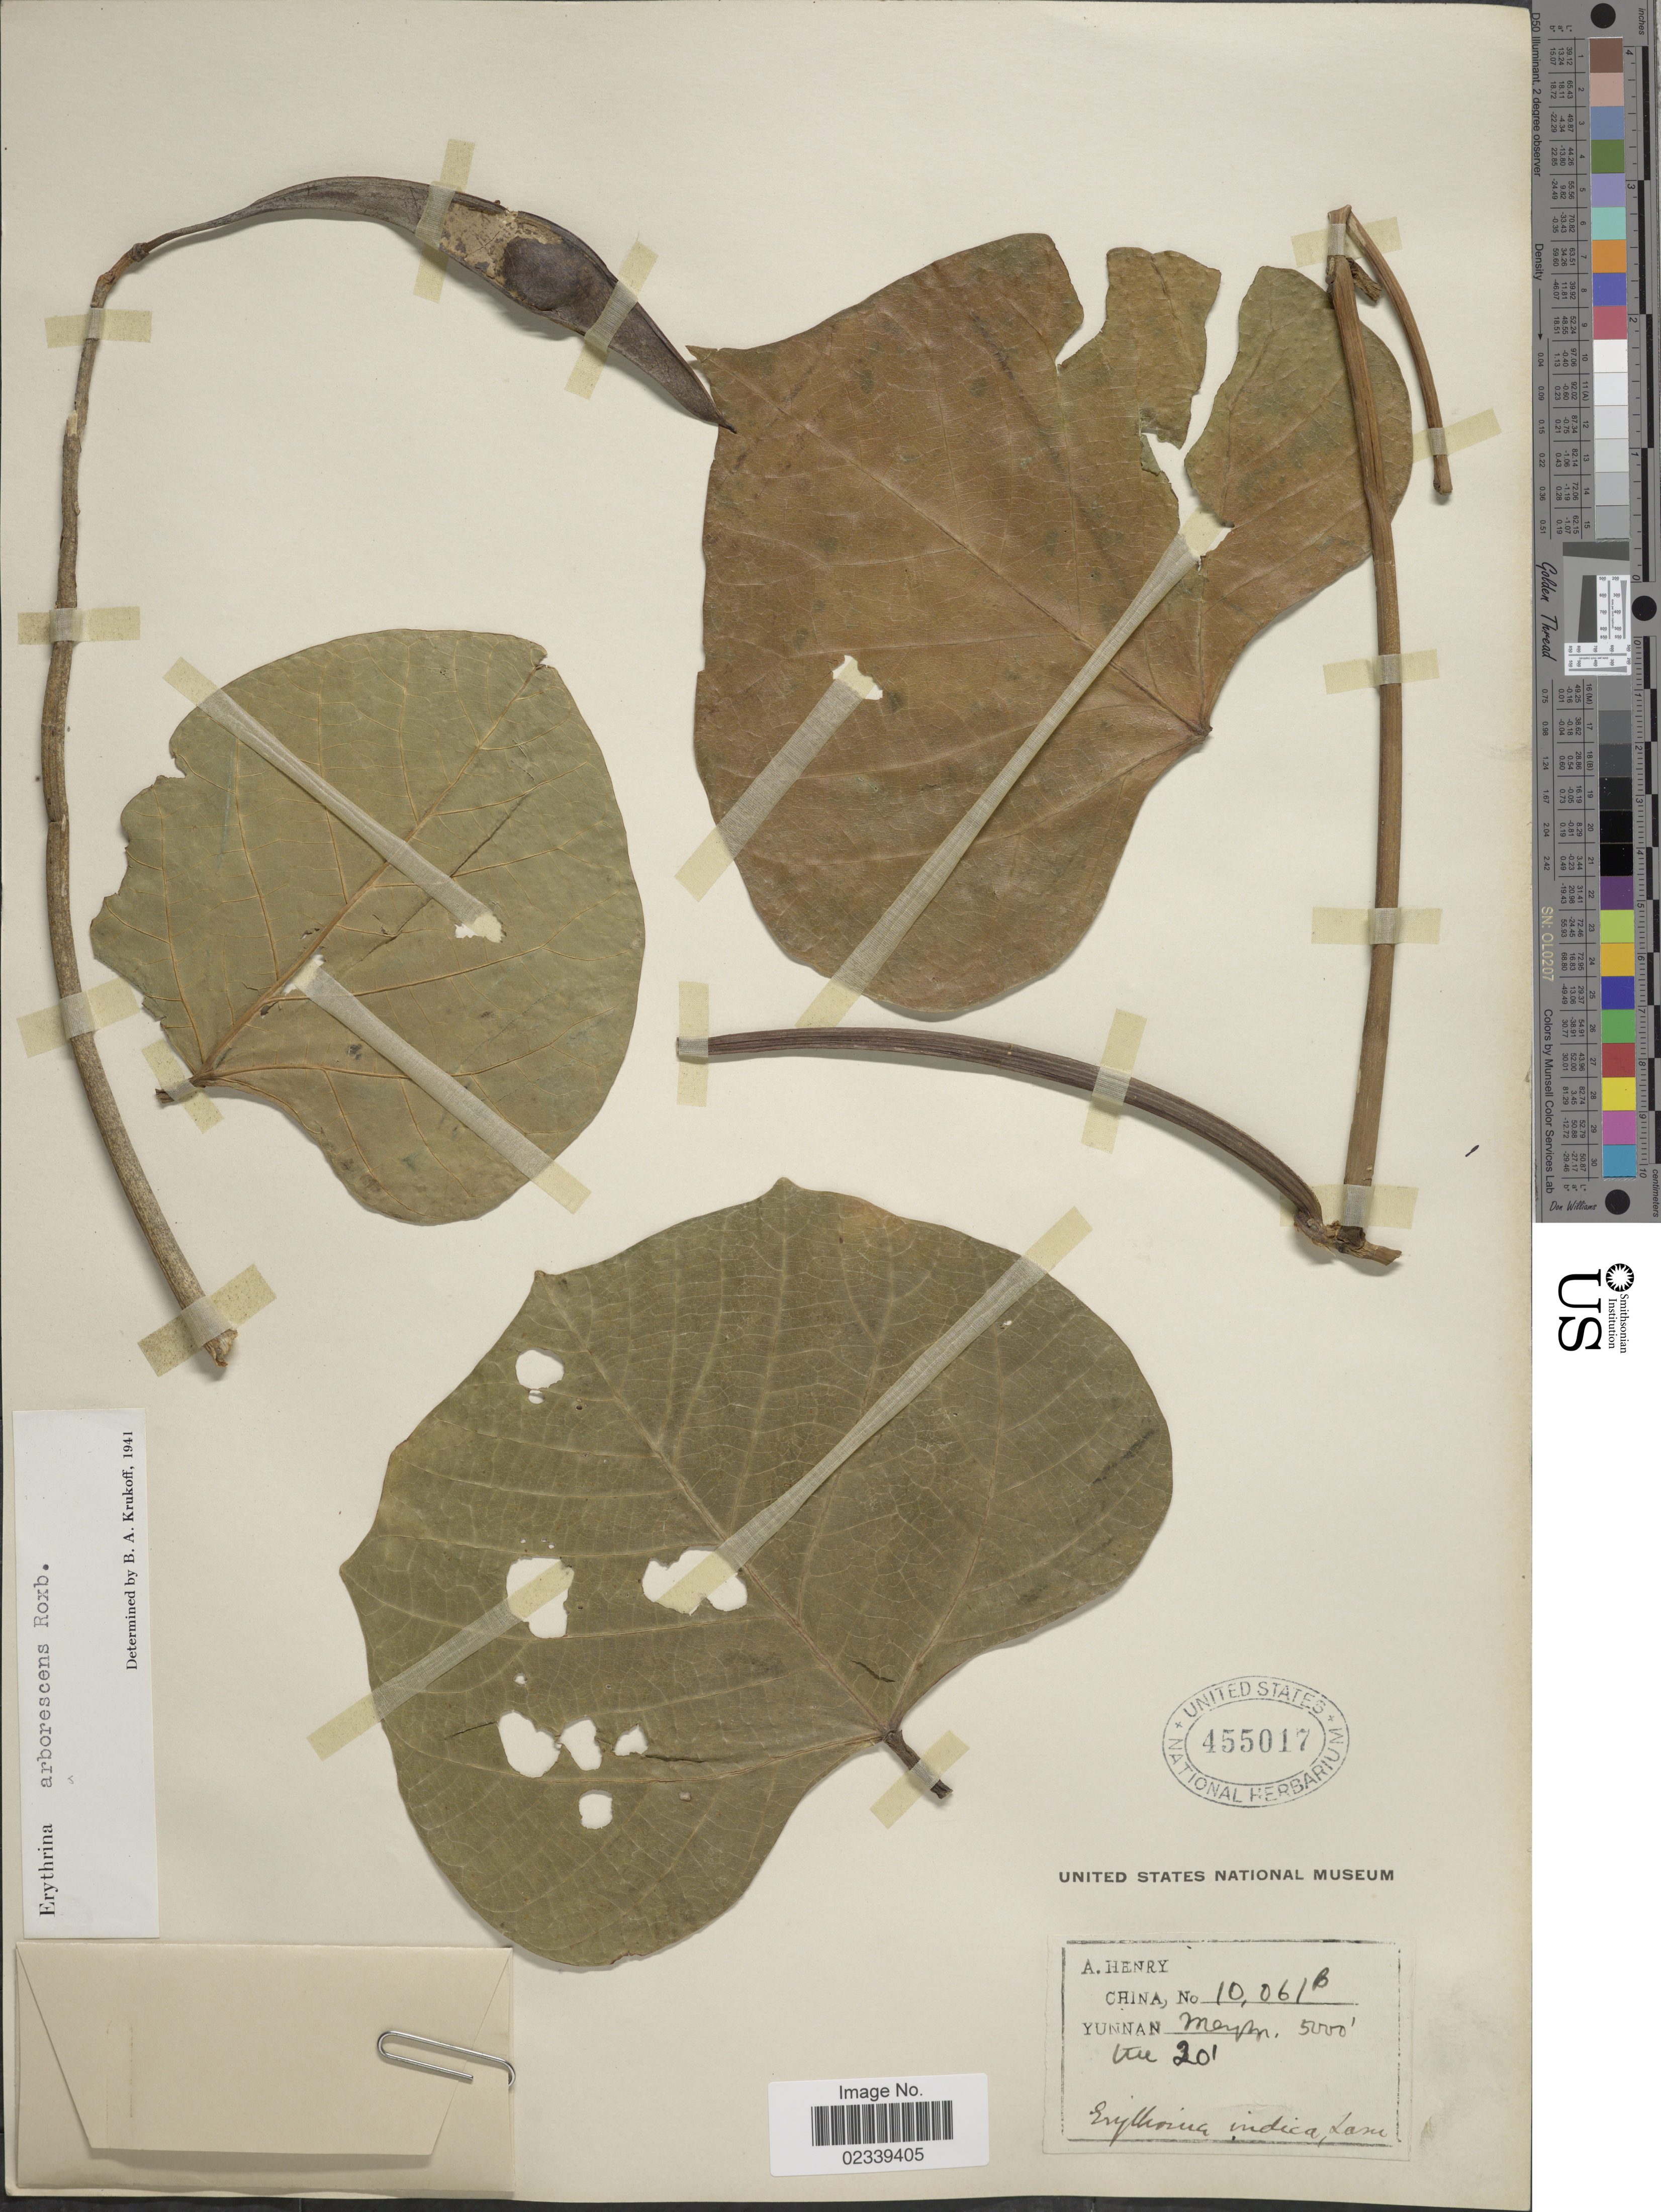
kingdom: Plantae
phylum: Tracheophyta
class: Magnoliopsida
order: Fabales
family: Fabaceae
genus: Erythrina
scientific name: Erythrina arborescens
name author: Roxb.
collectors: A. Henry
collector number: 10061 B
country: China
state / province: Yunnan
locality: Mengtze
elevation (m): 1524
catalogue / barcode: US 455017